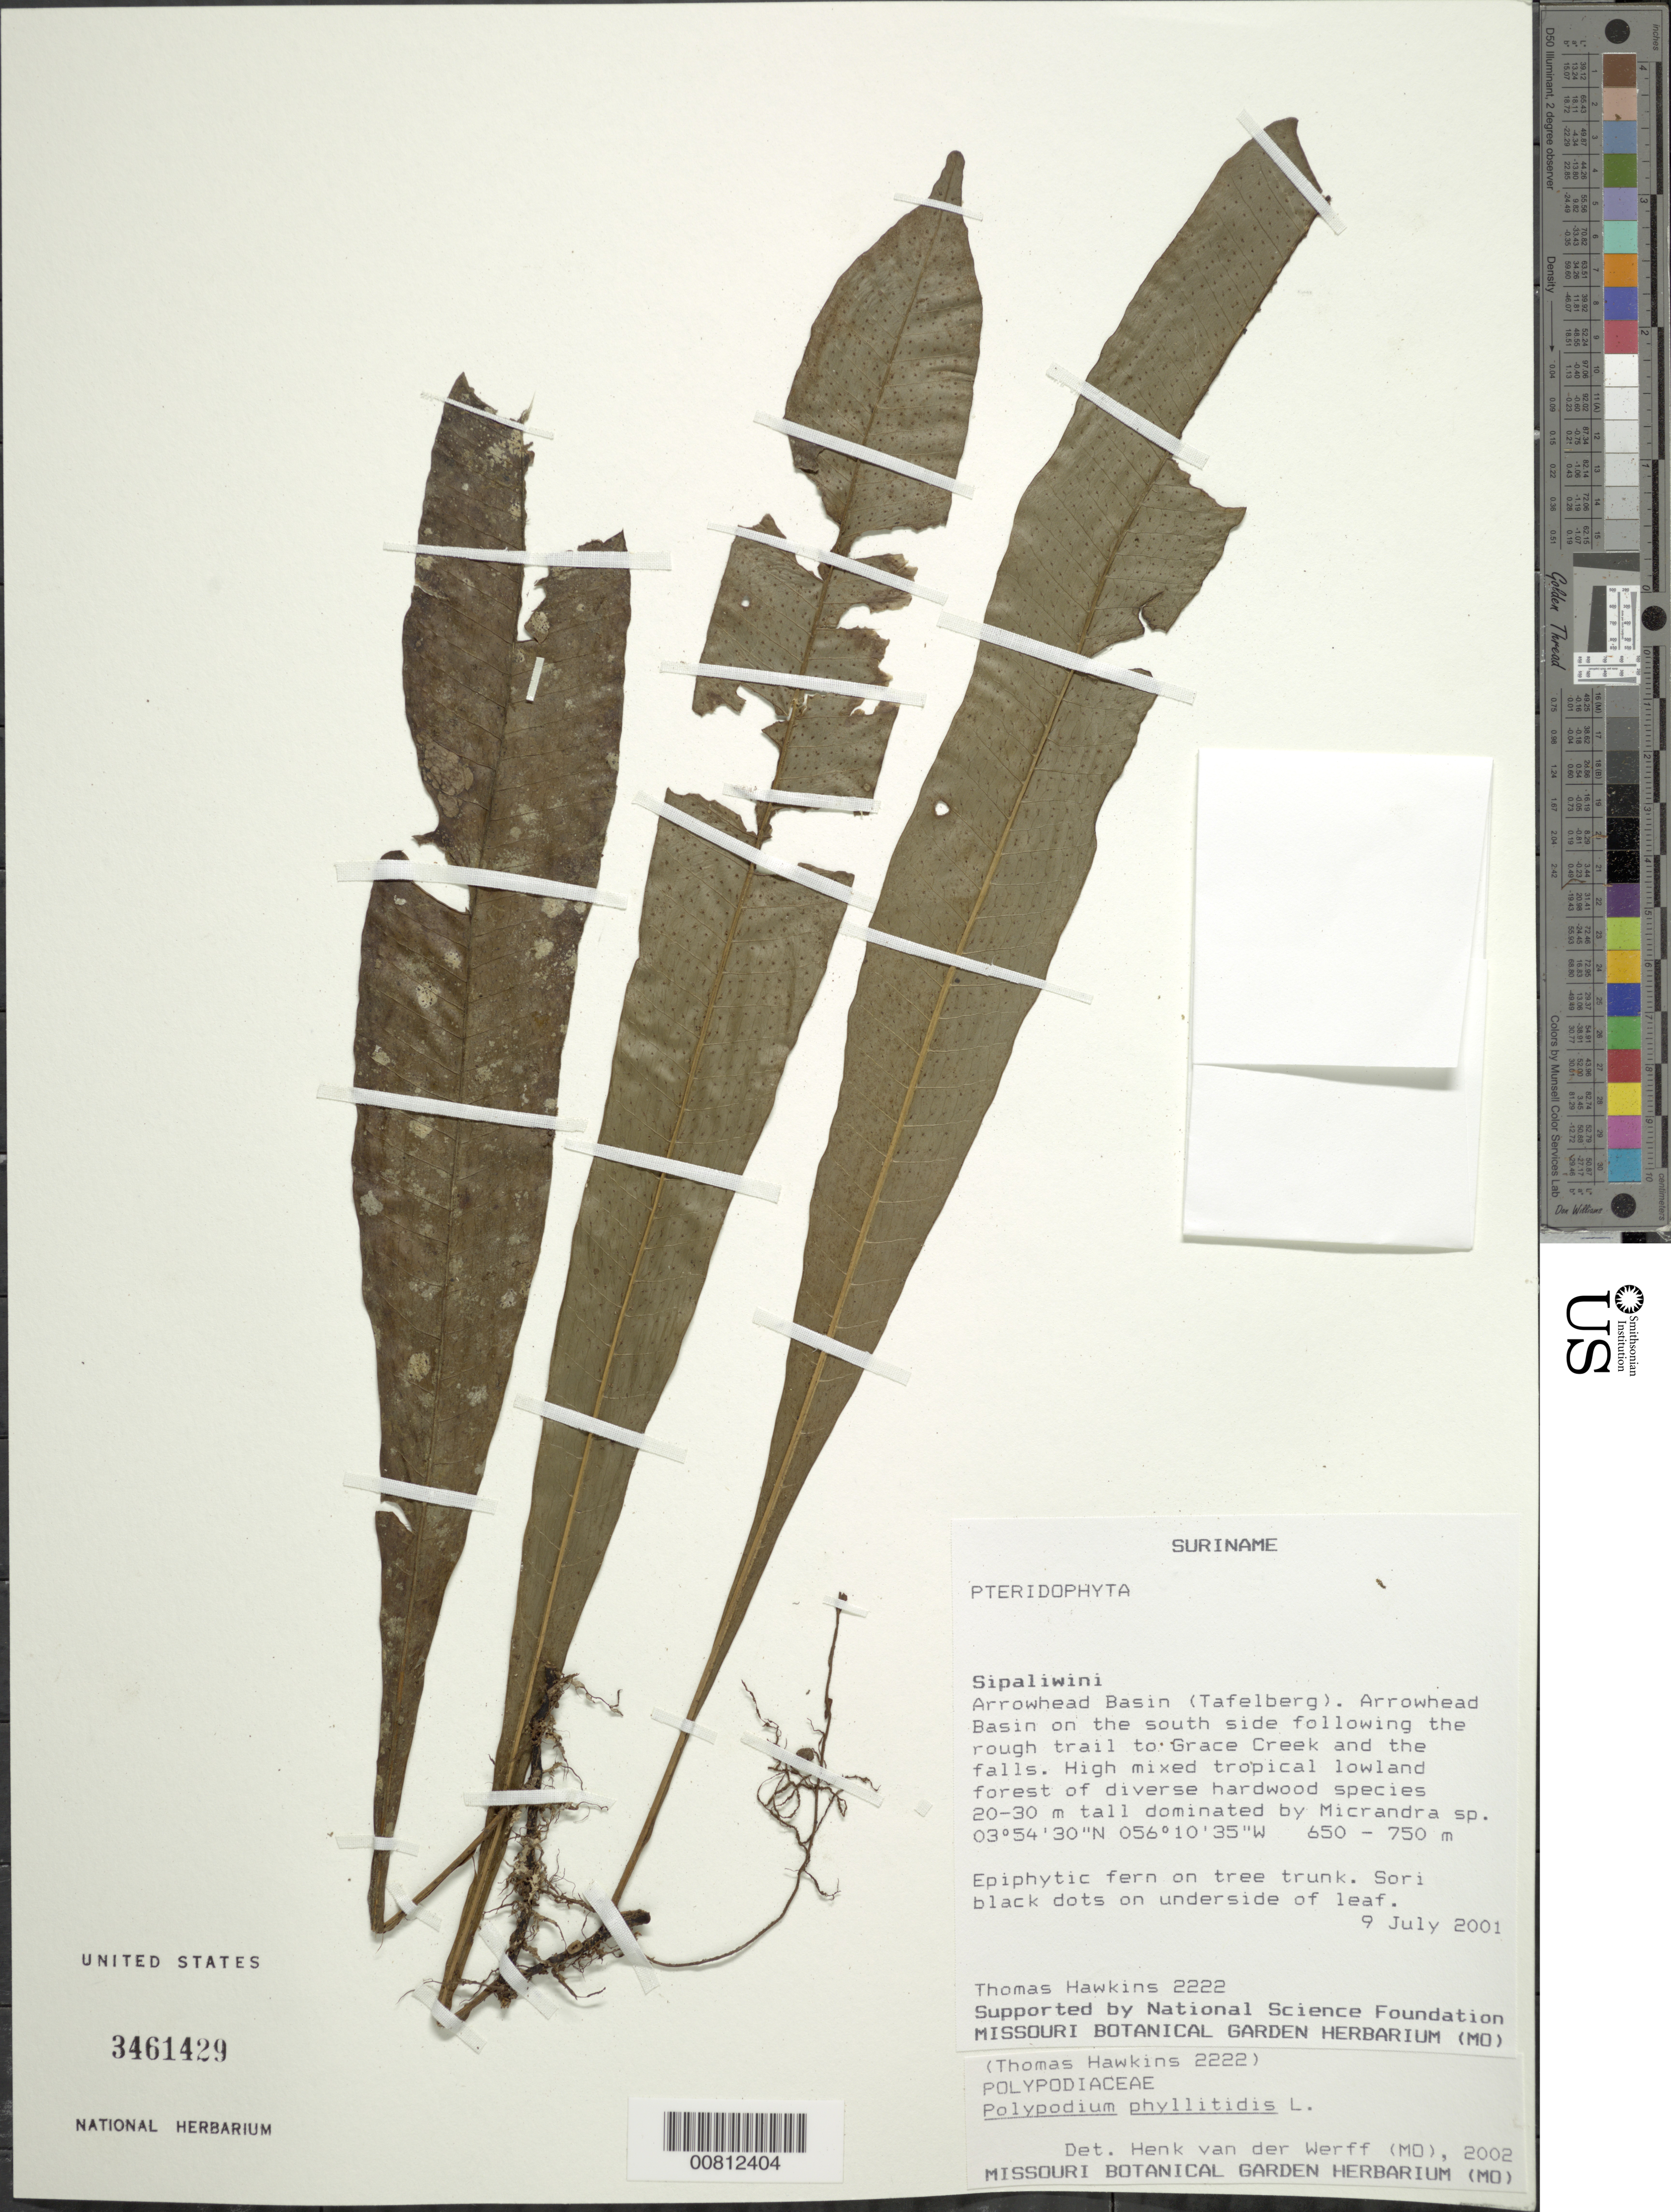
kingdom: Plantae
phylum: Tracheophyta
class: Polypodiopsida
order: Polypodiales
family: Polypodiaceae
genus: Campyloneurum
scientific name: Campyloneurum phyllitidis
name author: (L.) C. Presl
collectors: T. Hawkins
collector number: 2222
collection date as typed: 9-Jul-01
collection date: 2001-07-09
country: Suriname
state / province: Sipaliwini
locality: Tafelberg (Table Mountain), Arrowhead Basin, south side following the rough trail to Grace Creek and the falls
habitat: High mixed tropical lowland forest of diverse hardwood species 20-30 m tall dominated by Micrandra sp.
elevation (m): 650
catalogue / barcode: US 3461429